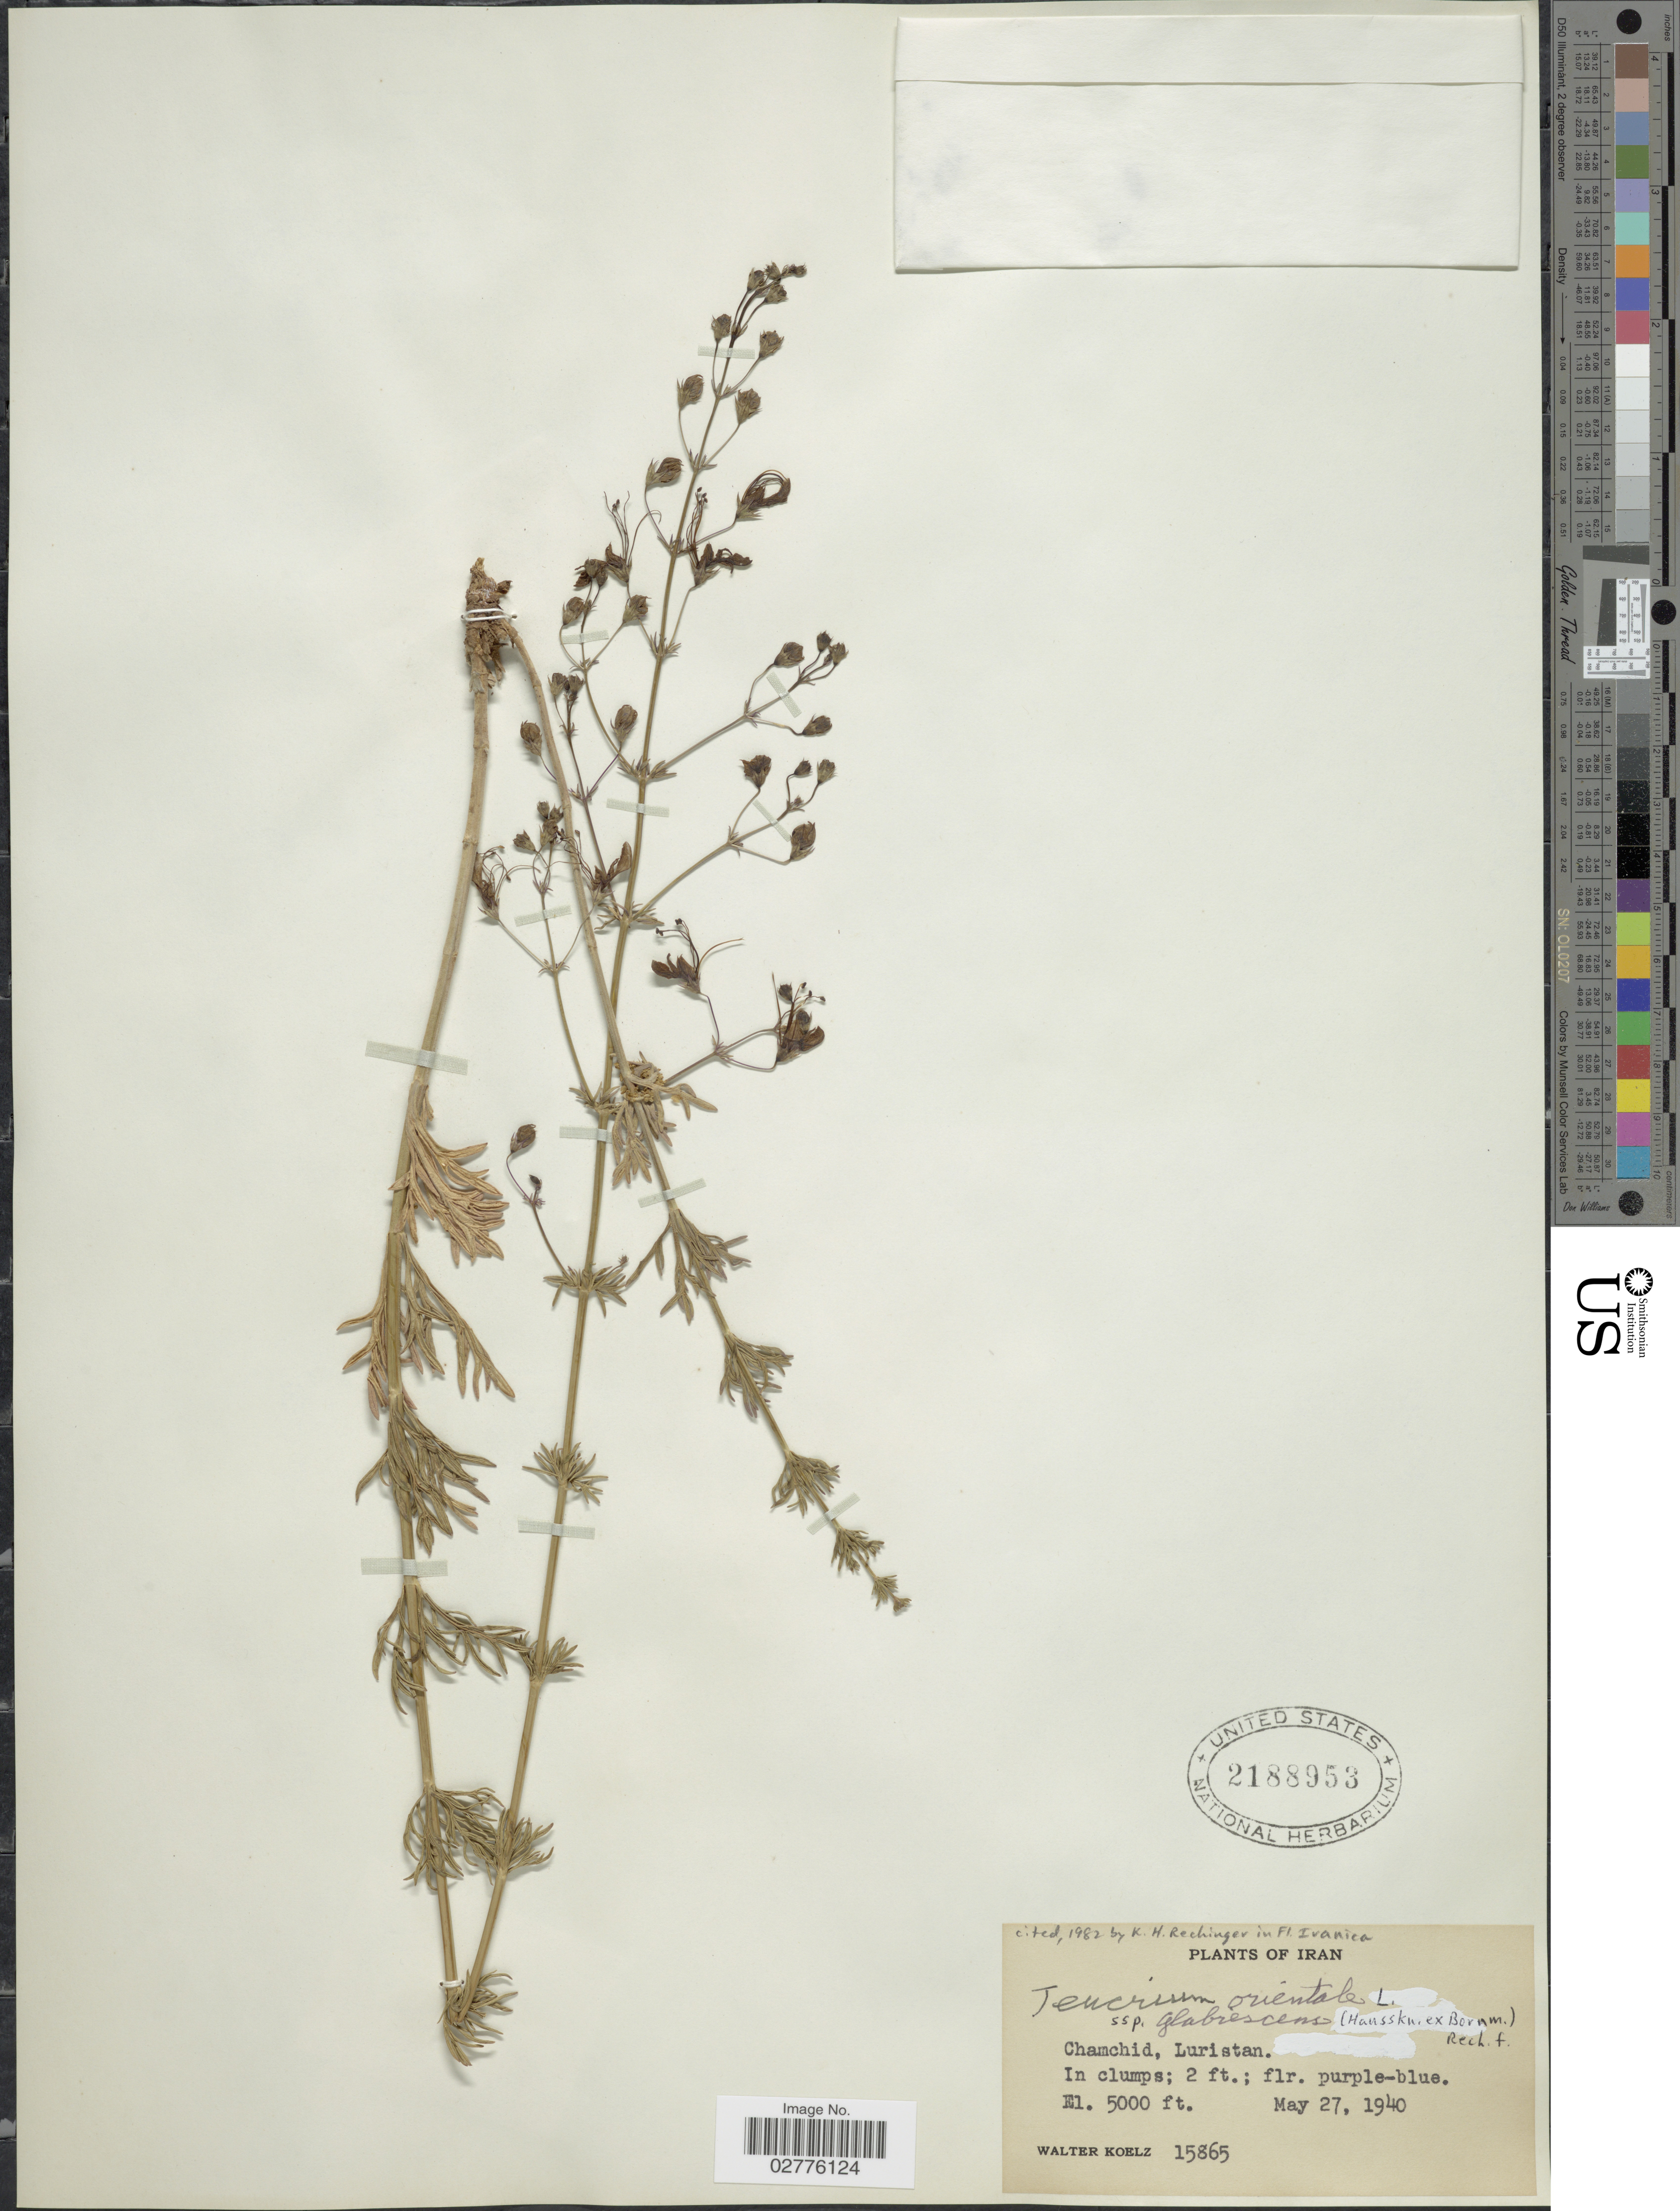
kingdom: Plantae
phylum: Tracheophyta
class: Magnoliopsida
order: Lamiales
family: Lamiaceae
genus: Teucrium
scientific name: Teucrium orientale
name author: L.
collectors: W. N. Koelz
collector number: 15865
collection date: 1940-05-27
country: Iran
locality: Chamchid, Luristan.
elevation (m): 1524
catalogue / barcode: US 2188953